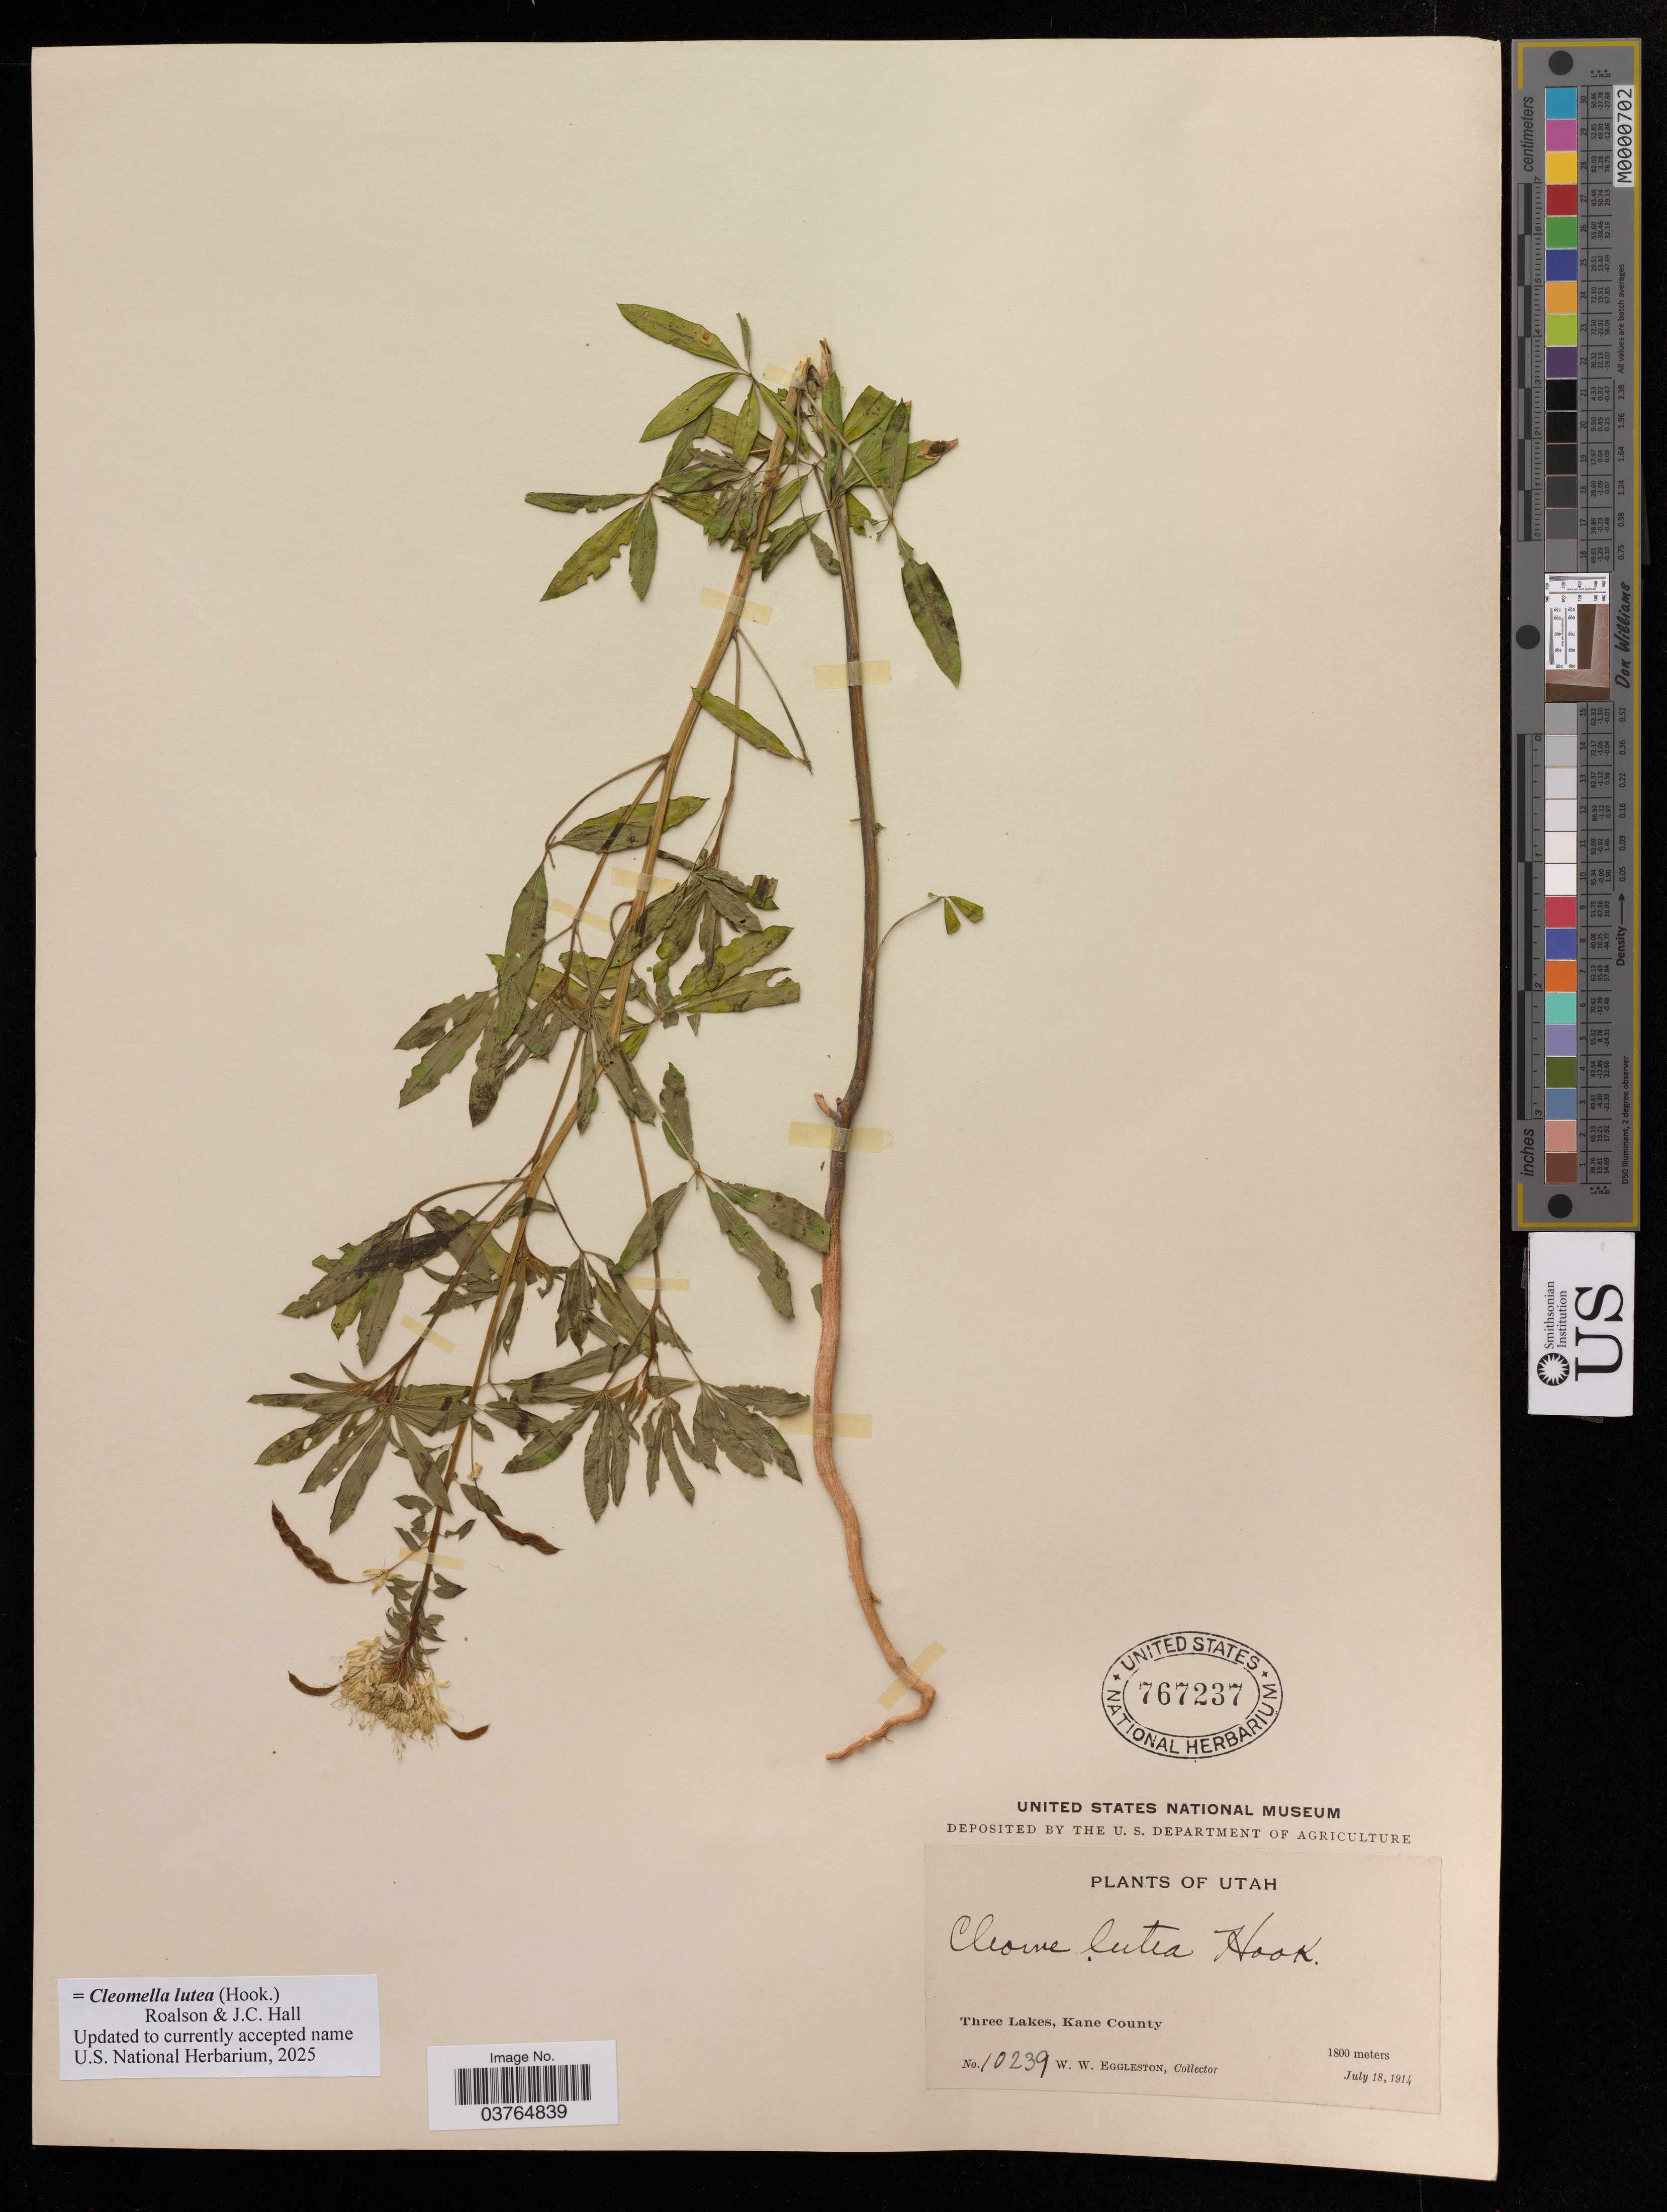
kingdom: Plantae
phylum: Tracheophyta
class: Magnoliopsida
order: Brassicales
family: Cleomaceae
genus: Cleomella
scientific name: Cleomella lutea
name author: (Hook.) Roalson & J.C. Hall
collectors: W. W. Eggleston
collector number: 10239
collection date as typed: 18 Jul 1914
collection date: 1914-07-18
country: United States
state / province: Utah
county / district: Kane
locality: Three lakes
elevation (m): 1900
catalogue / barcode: US 767237